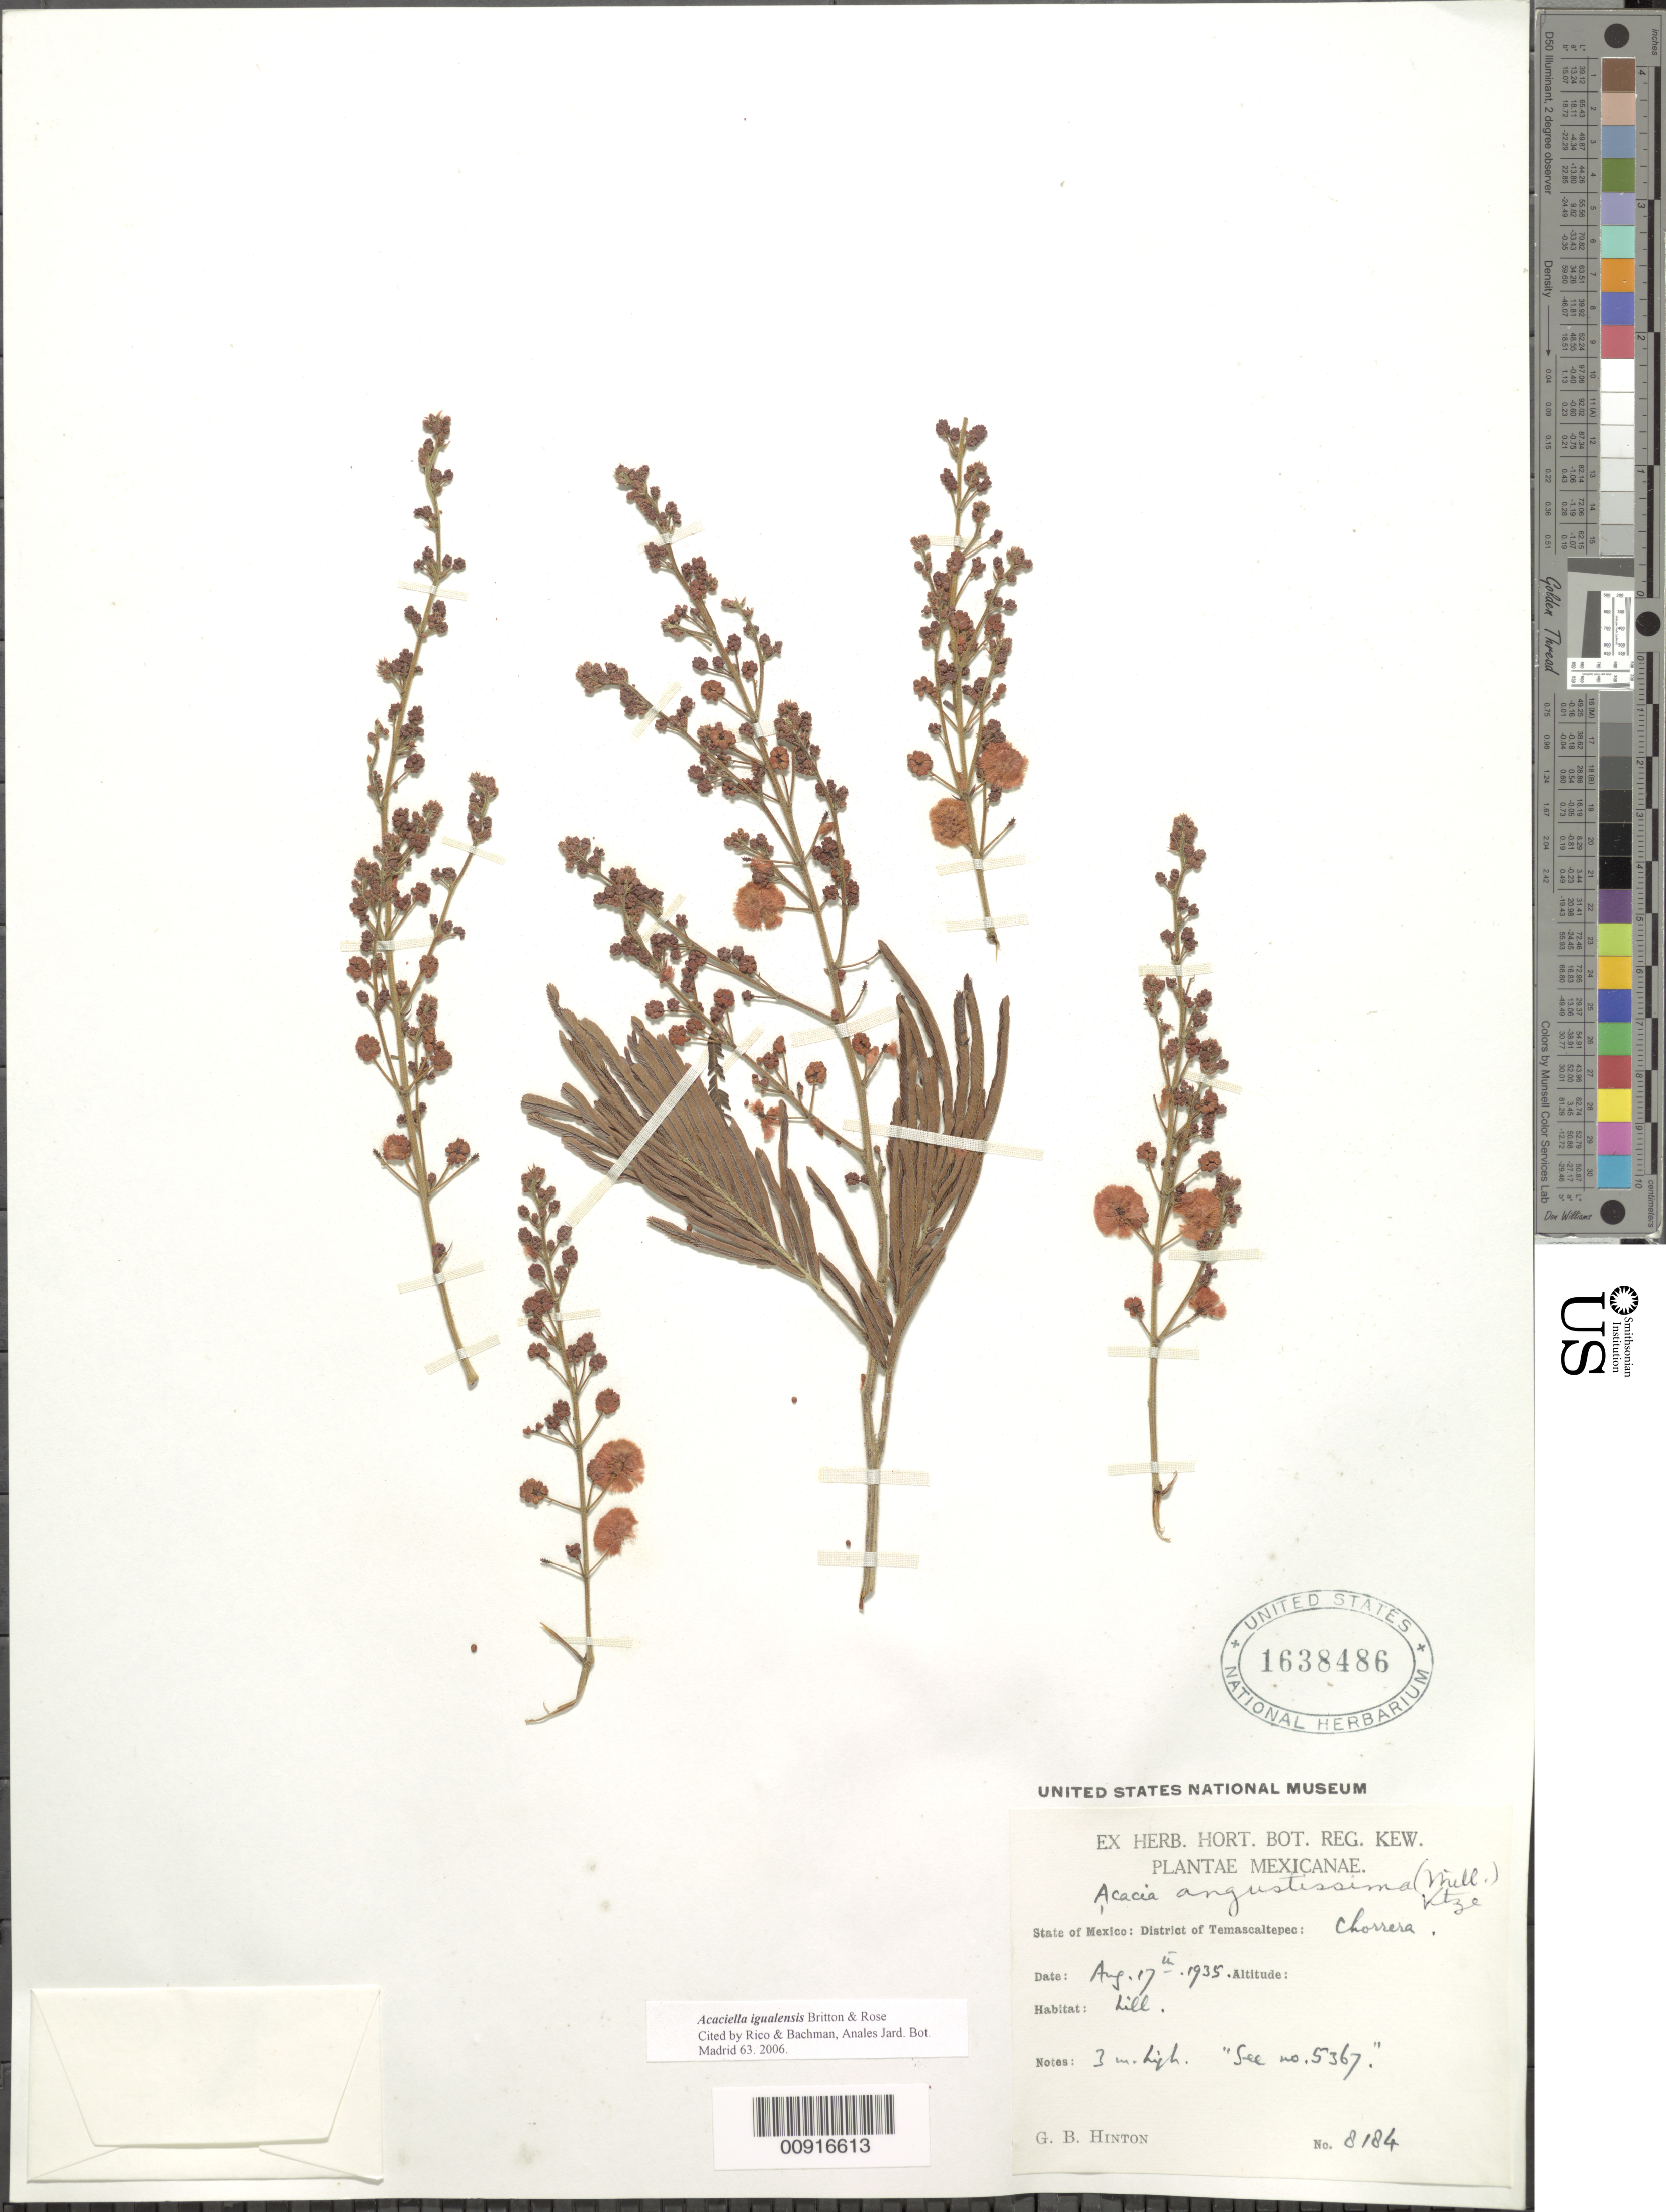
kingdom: Plantae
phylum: Tracheophyta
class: Magnoliopsida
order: Fabales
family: Fabaceae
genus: Acaciella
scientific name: Acaciella igualensis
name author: Britton & Rose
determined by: Rico, L.; Bachman, --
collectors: G. B. Hinton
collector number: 8184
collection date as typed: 17 Aug 1935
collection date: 1935-08-17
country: Mexico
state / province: México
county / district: Temascaltepec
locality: State of Mexico: District of Temascaltepec: Chorrera.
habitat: Hill.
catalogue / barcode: US 1638486